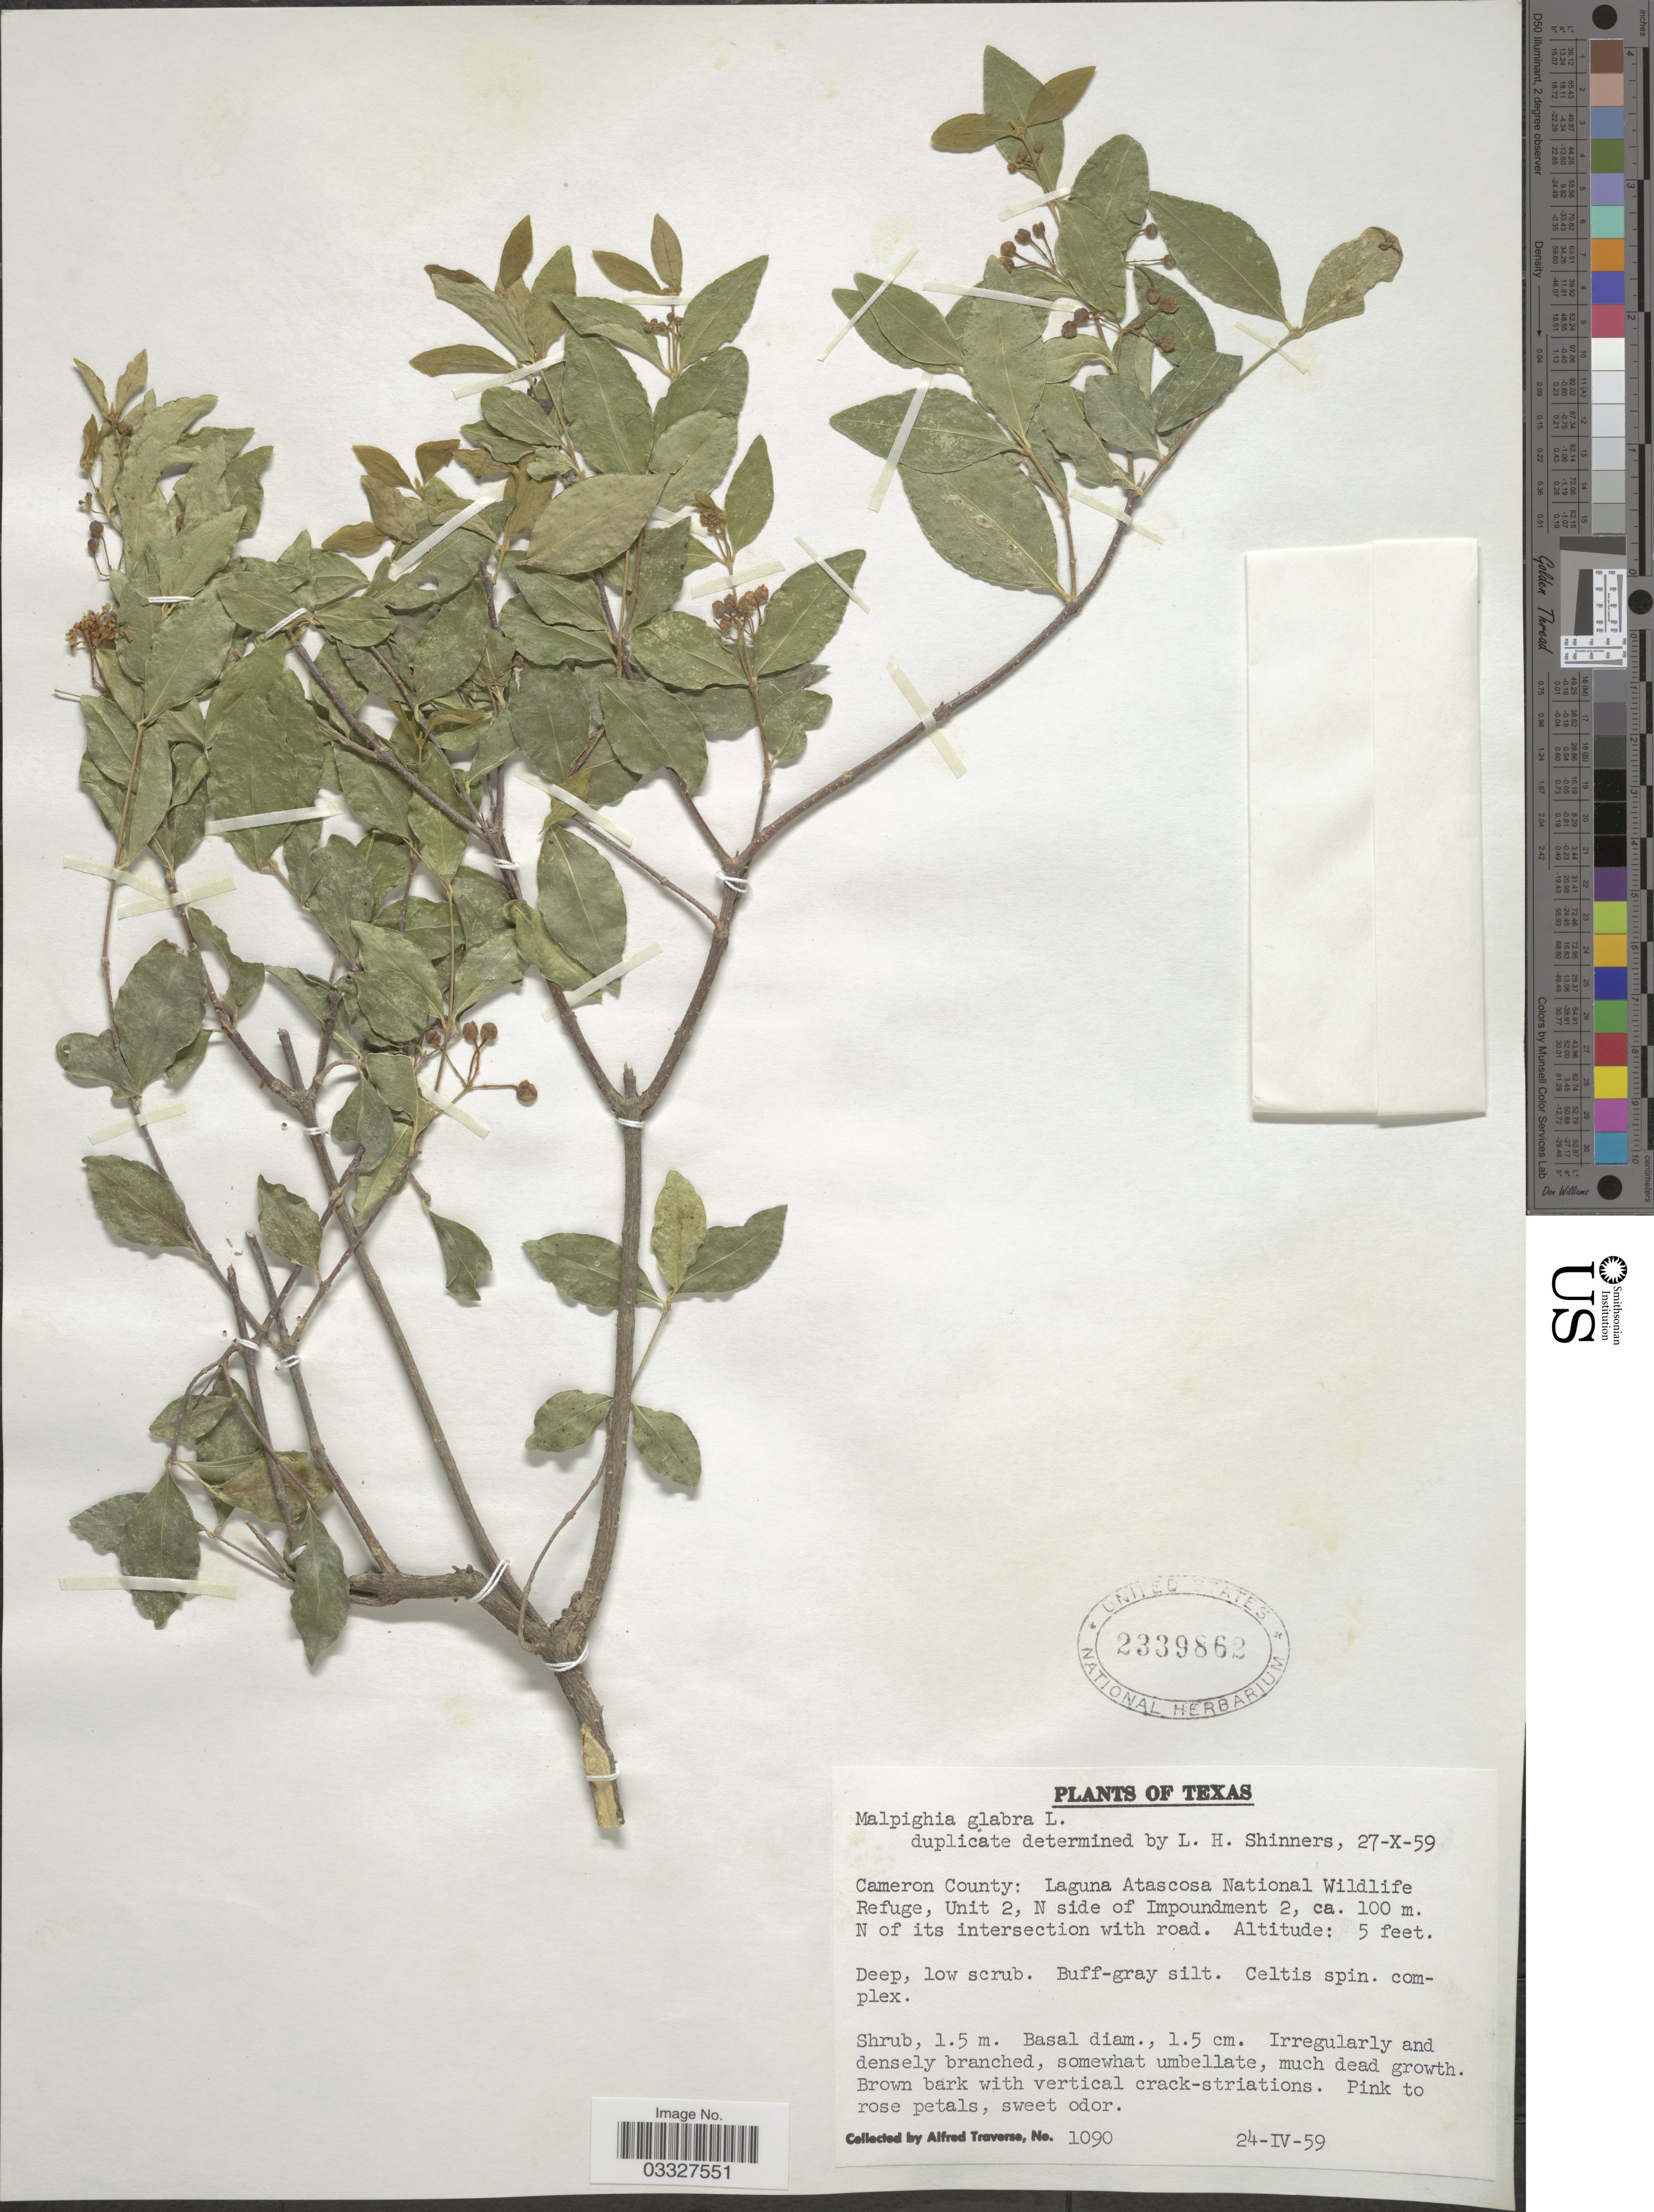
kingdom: Plantae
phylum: Tracheophyta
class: Magnoliopsida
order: Malpighiales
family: Malpighiaceae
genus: Malpighia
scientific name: Malpighia glabra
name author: L.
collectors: A. Traverse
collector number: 1090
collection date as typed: Transcribed d/m/y: 24/4/59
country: United States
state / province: Texas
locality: Cameron County: Laguna Atascosa National Wildlife Refuge, Unit 2, N side of Impoundment 2, ca. 100 m. N of its intersection with road.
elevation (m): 2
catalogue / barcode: US 2339862